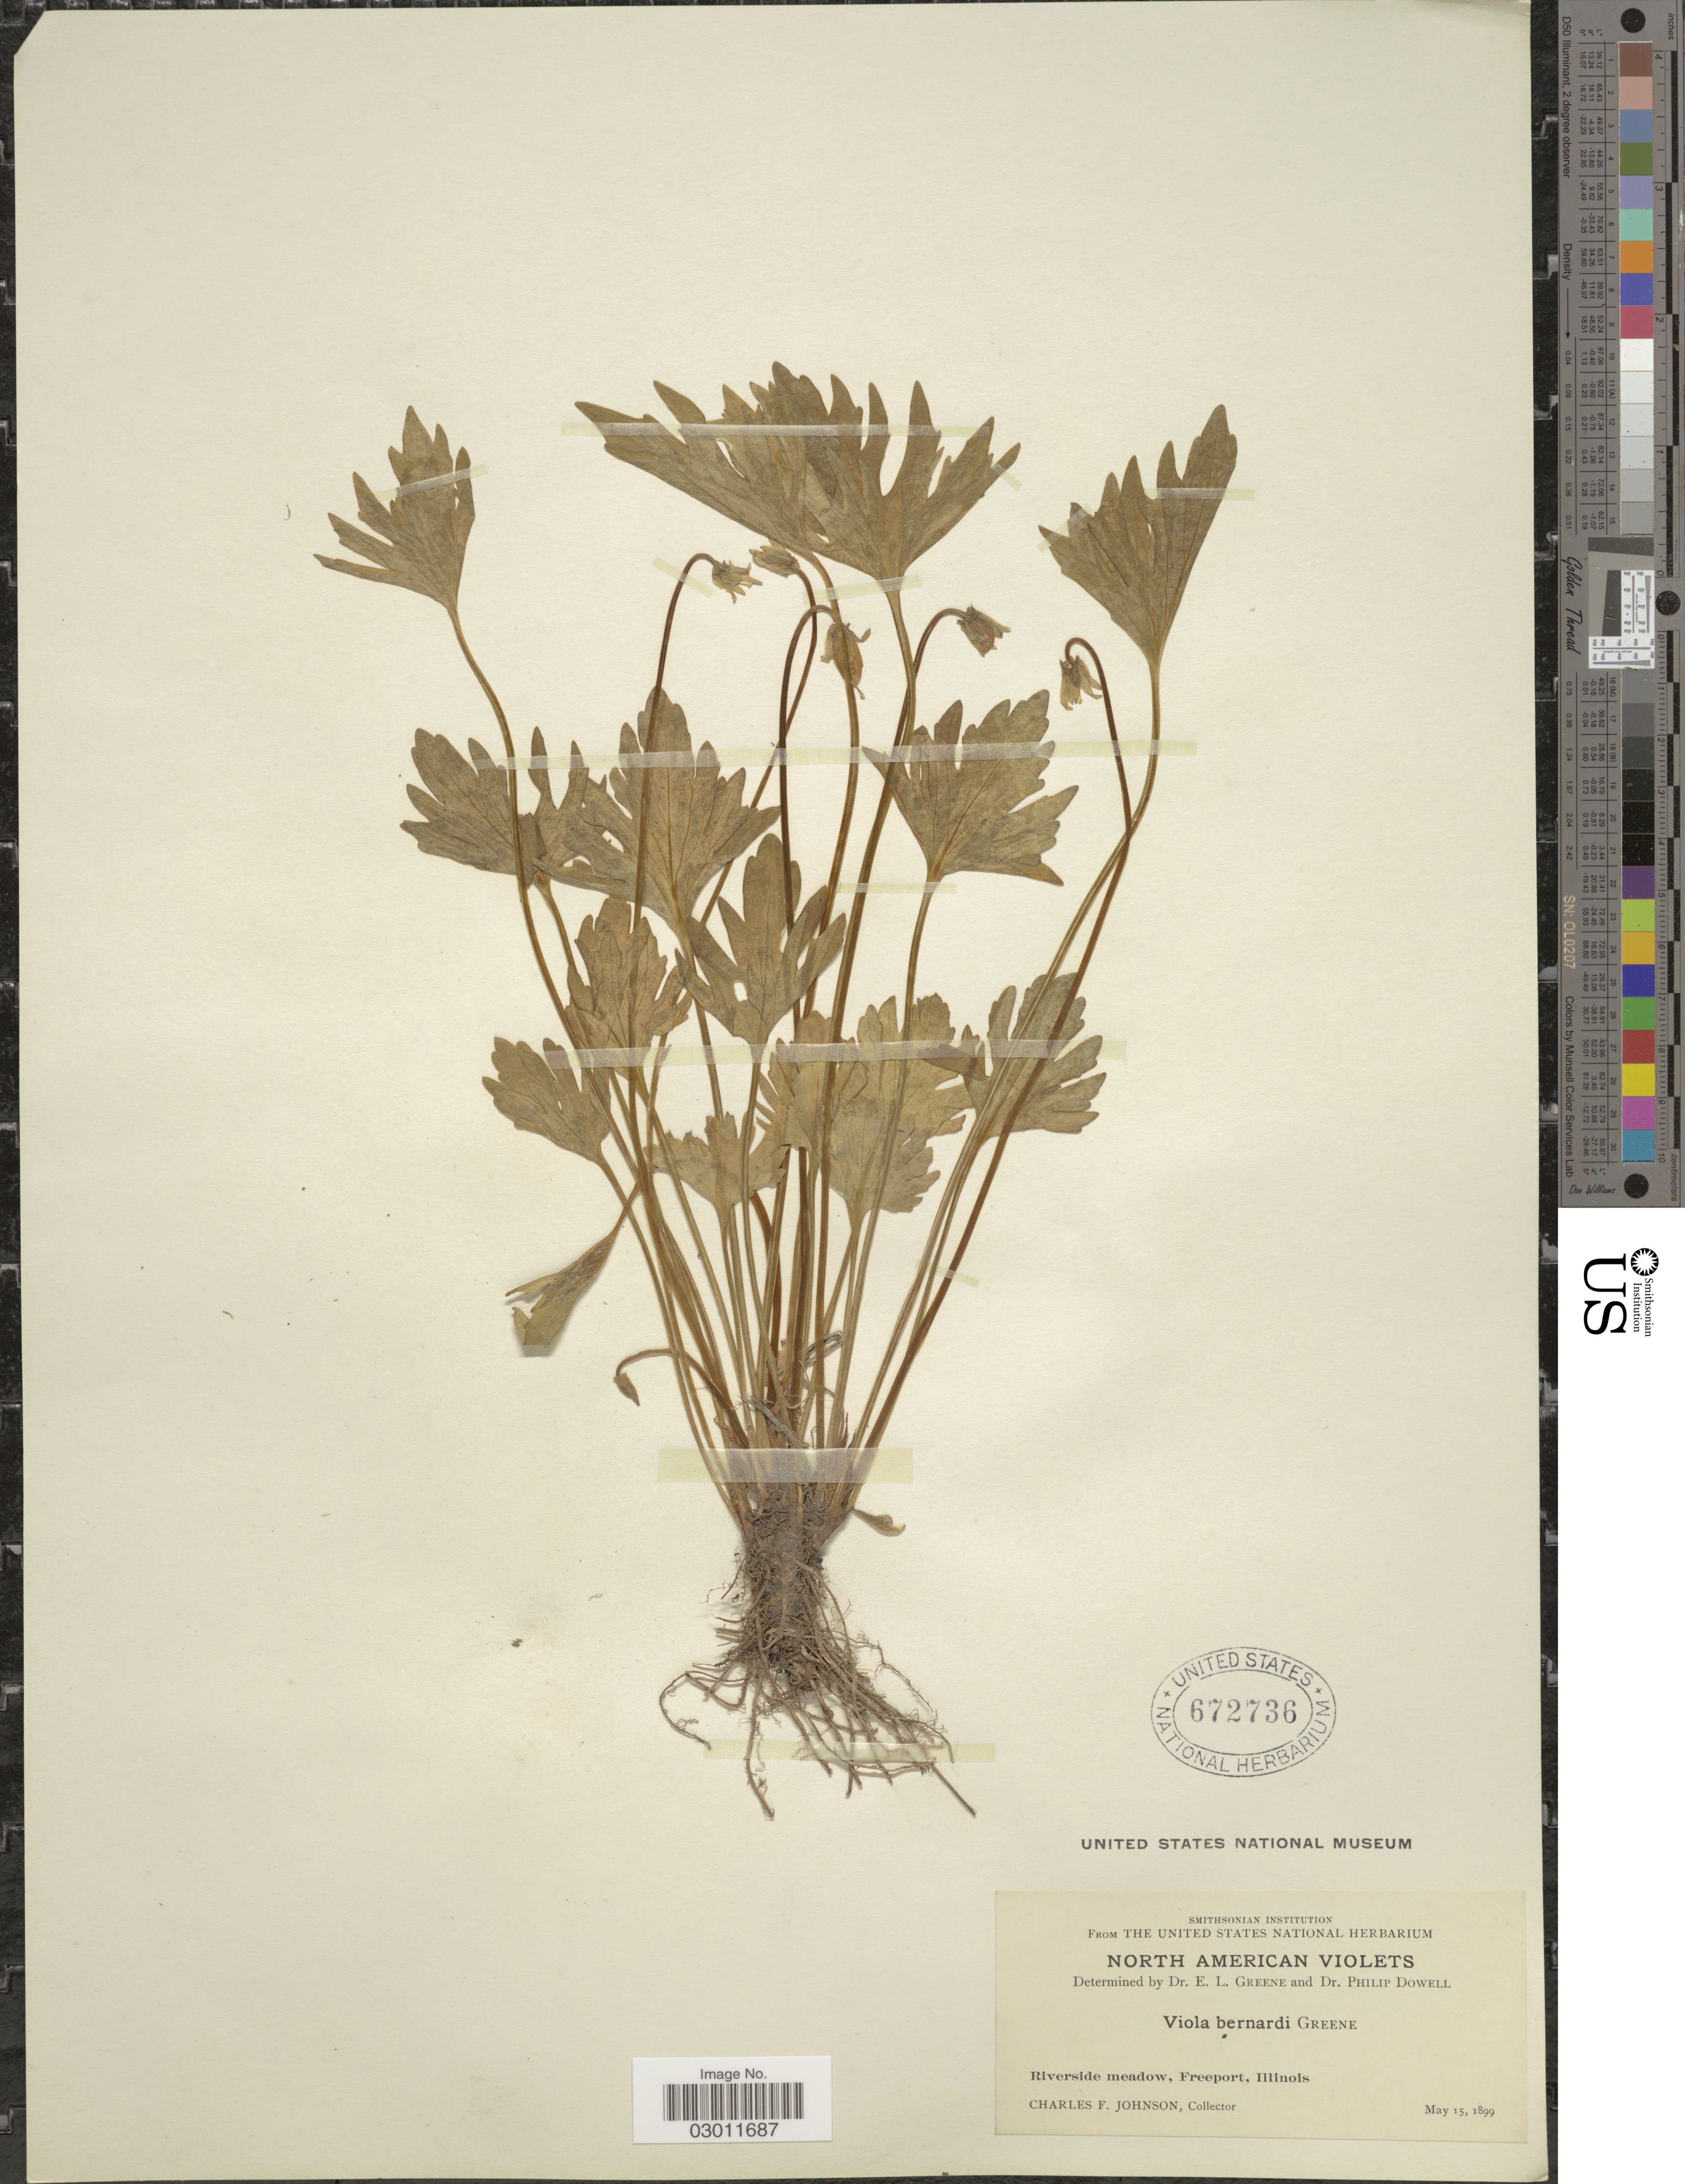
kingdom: Plantae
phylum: Tracheophyta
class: Magnoliopsida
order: Malpighiales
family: Violaceae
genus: Viola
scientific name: Viola x bernardii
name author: (Greene) Greene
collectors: C. F. Johnson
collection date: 1899-05-15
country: United States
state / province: Illinois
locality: Riverside meadow, Freeport.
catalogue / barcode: US 672736